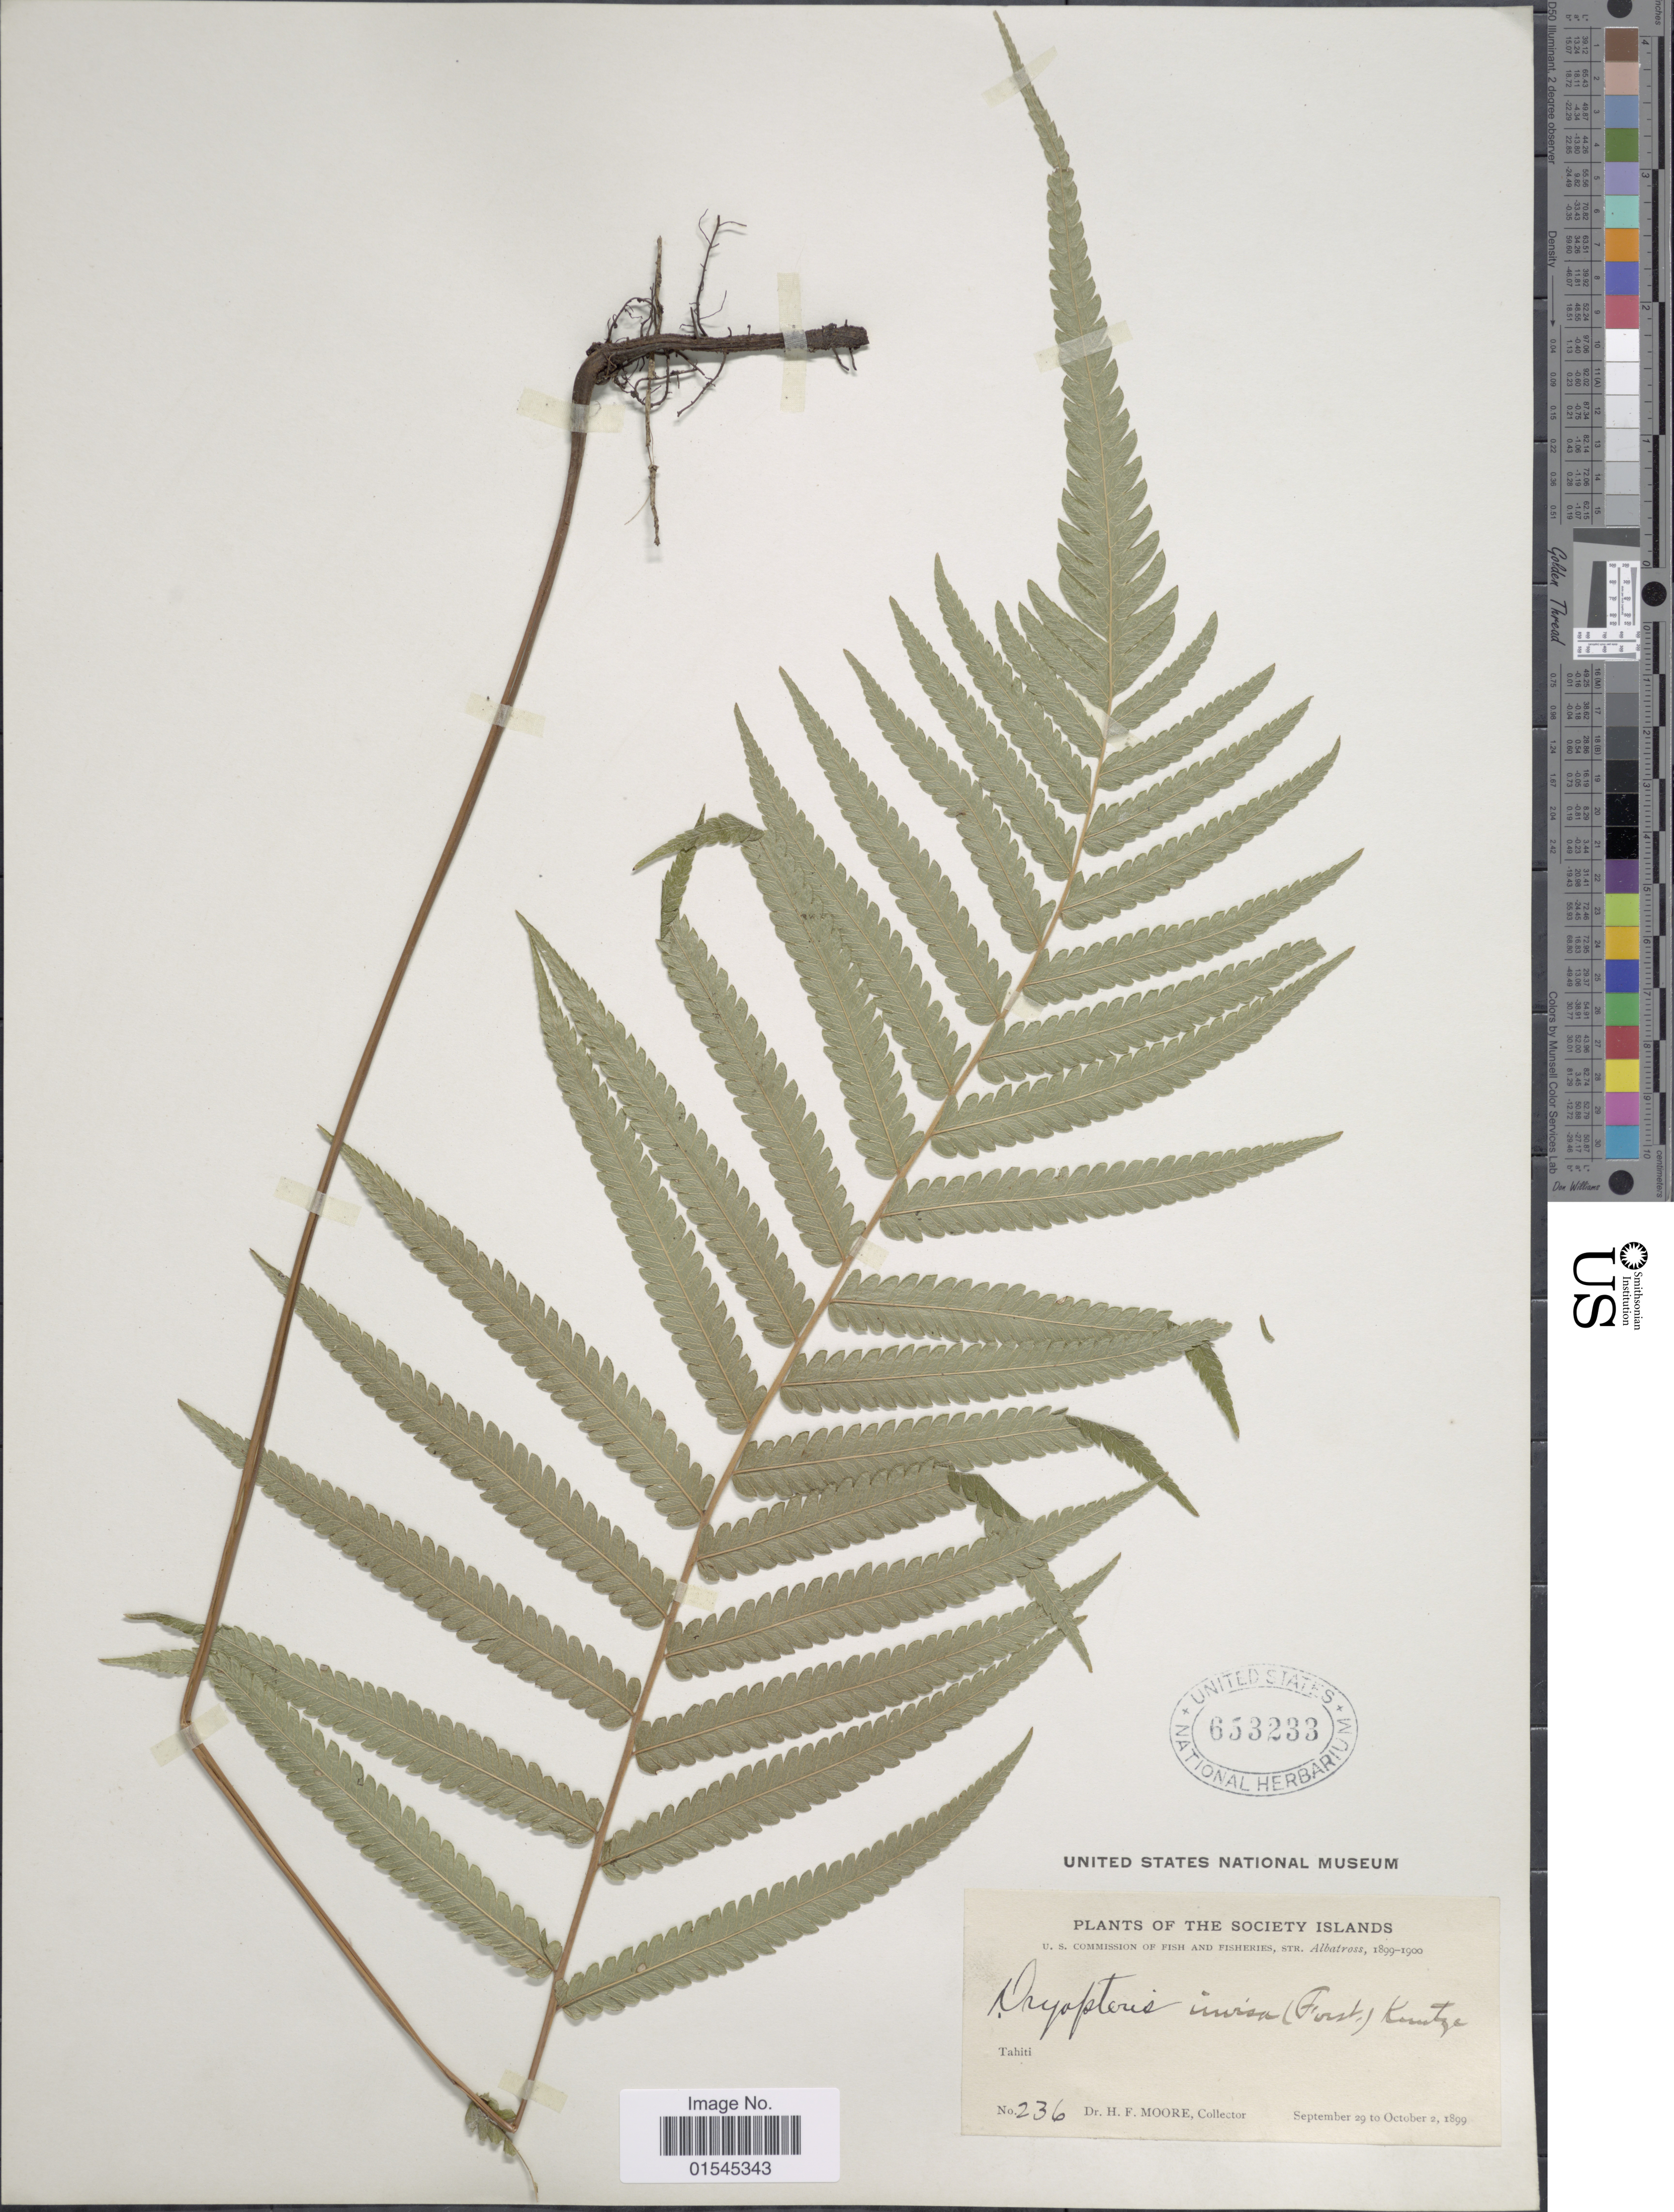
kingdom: Plantae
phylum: Tracheophyta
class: Polypodiopsida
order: Polypodiales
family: Thelypteridaceae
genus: Sphaerostephanos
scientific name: Sphaerostephanos invisus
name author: (G. Forst.) Holttum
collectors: H. F. Moore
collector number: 236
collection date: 1899-09-29/1899-10-02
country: French Polynesia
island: Tahiti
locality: Plants of the Society Islands. Tahiti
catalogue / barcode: US 653233